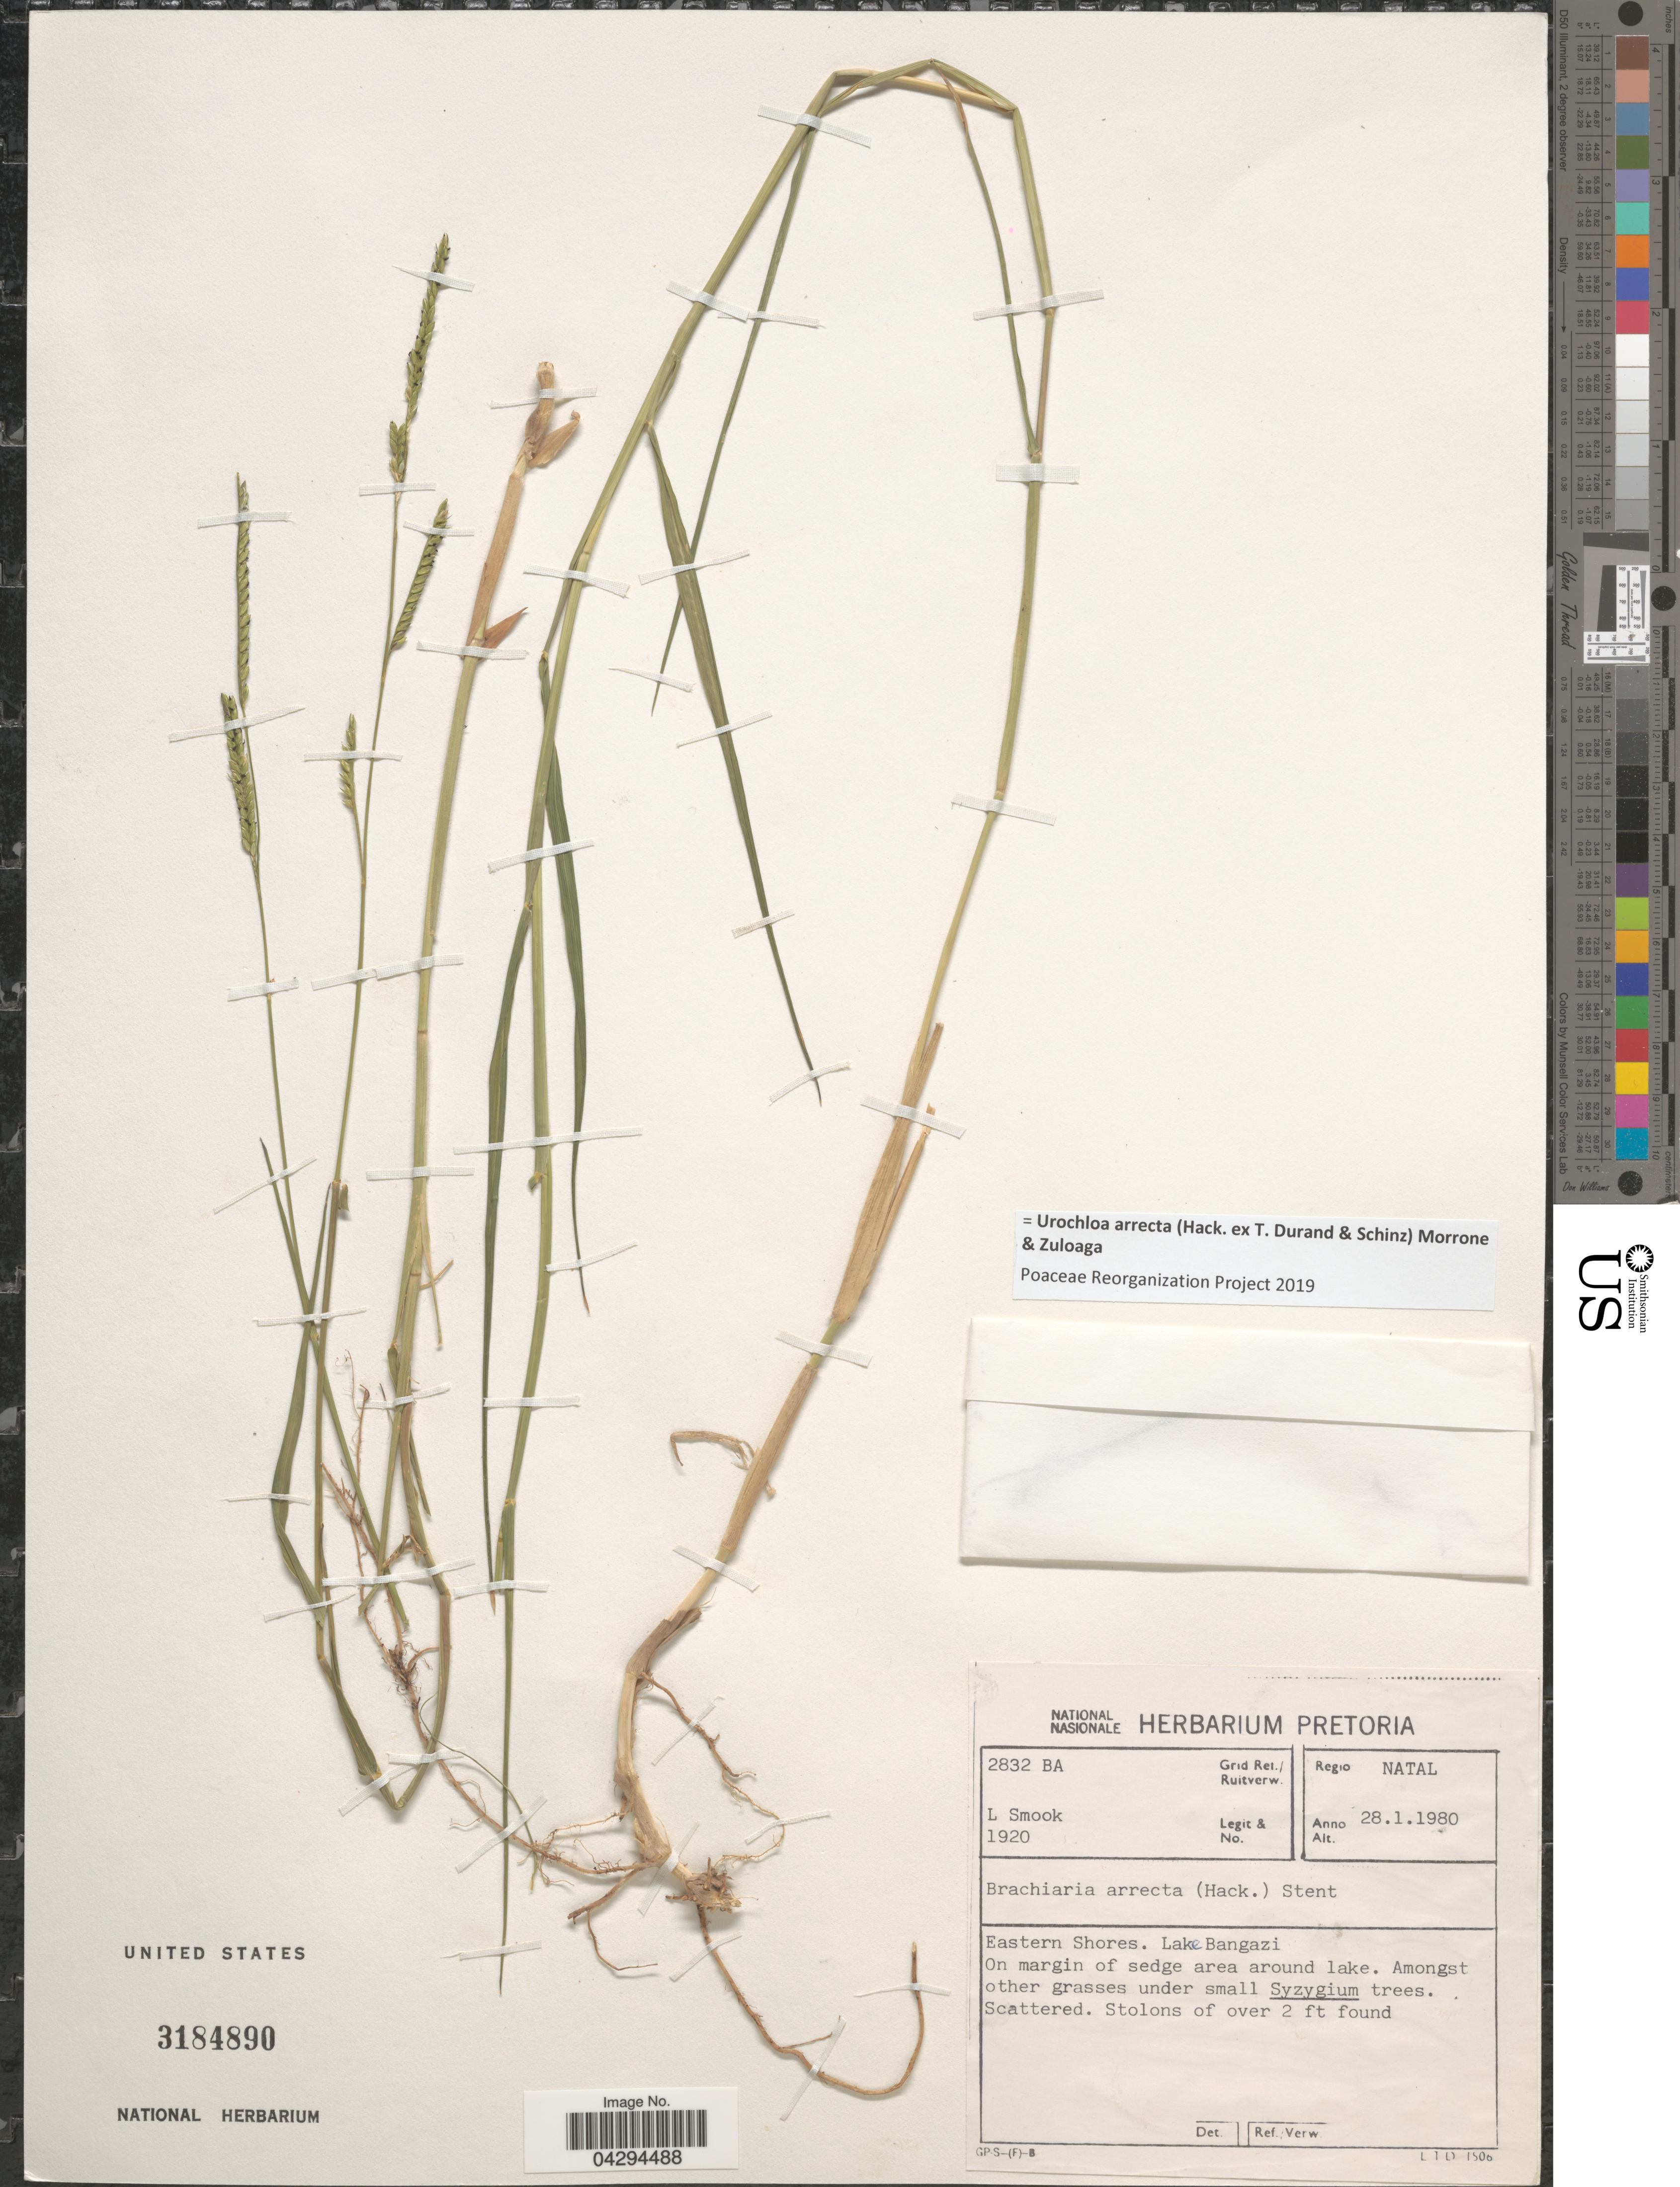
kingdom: Plantae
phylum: Tracheophyta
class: Liliopsida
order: Poales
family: Poaceae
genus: Urochloa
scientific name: Urochloa arrecta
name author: (Hack. ex Durand & Schinz) Morrone & Zuloaga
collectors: L. Smook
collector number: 1920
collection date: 1980-01-28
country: South Africa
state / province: KwaZulu-Natal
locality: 2832 BA Grid Ref./Ruitverw. Regio Natal. Eastern Shores. Lake Bangazi. On margin of sedge area around lake.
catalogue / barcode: US 3184890